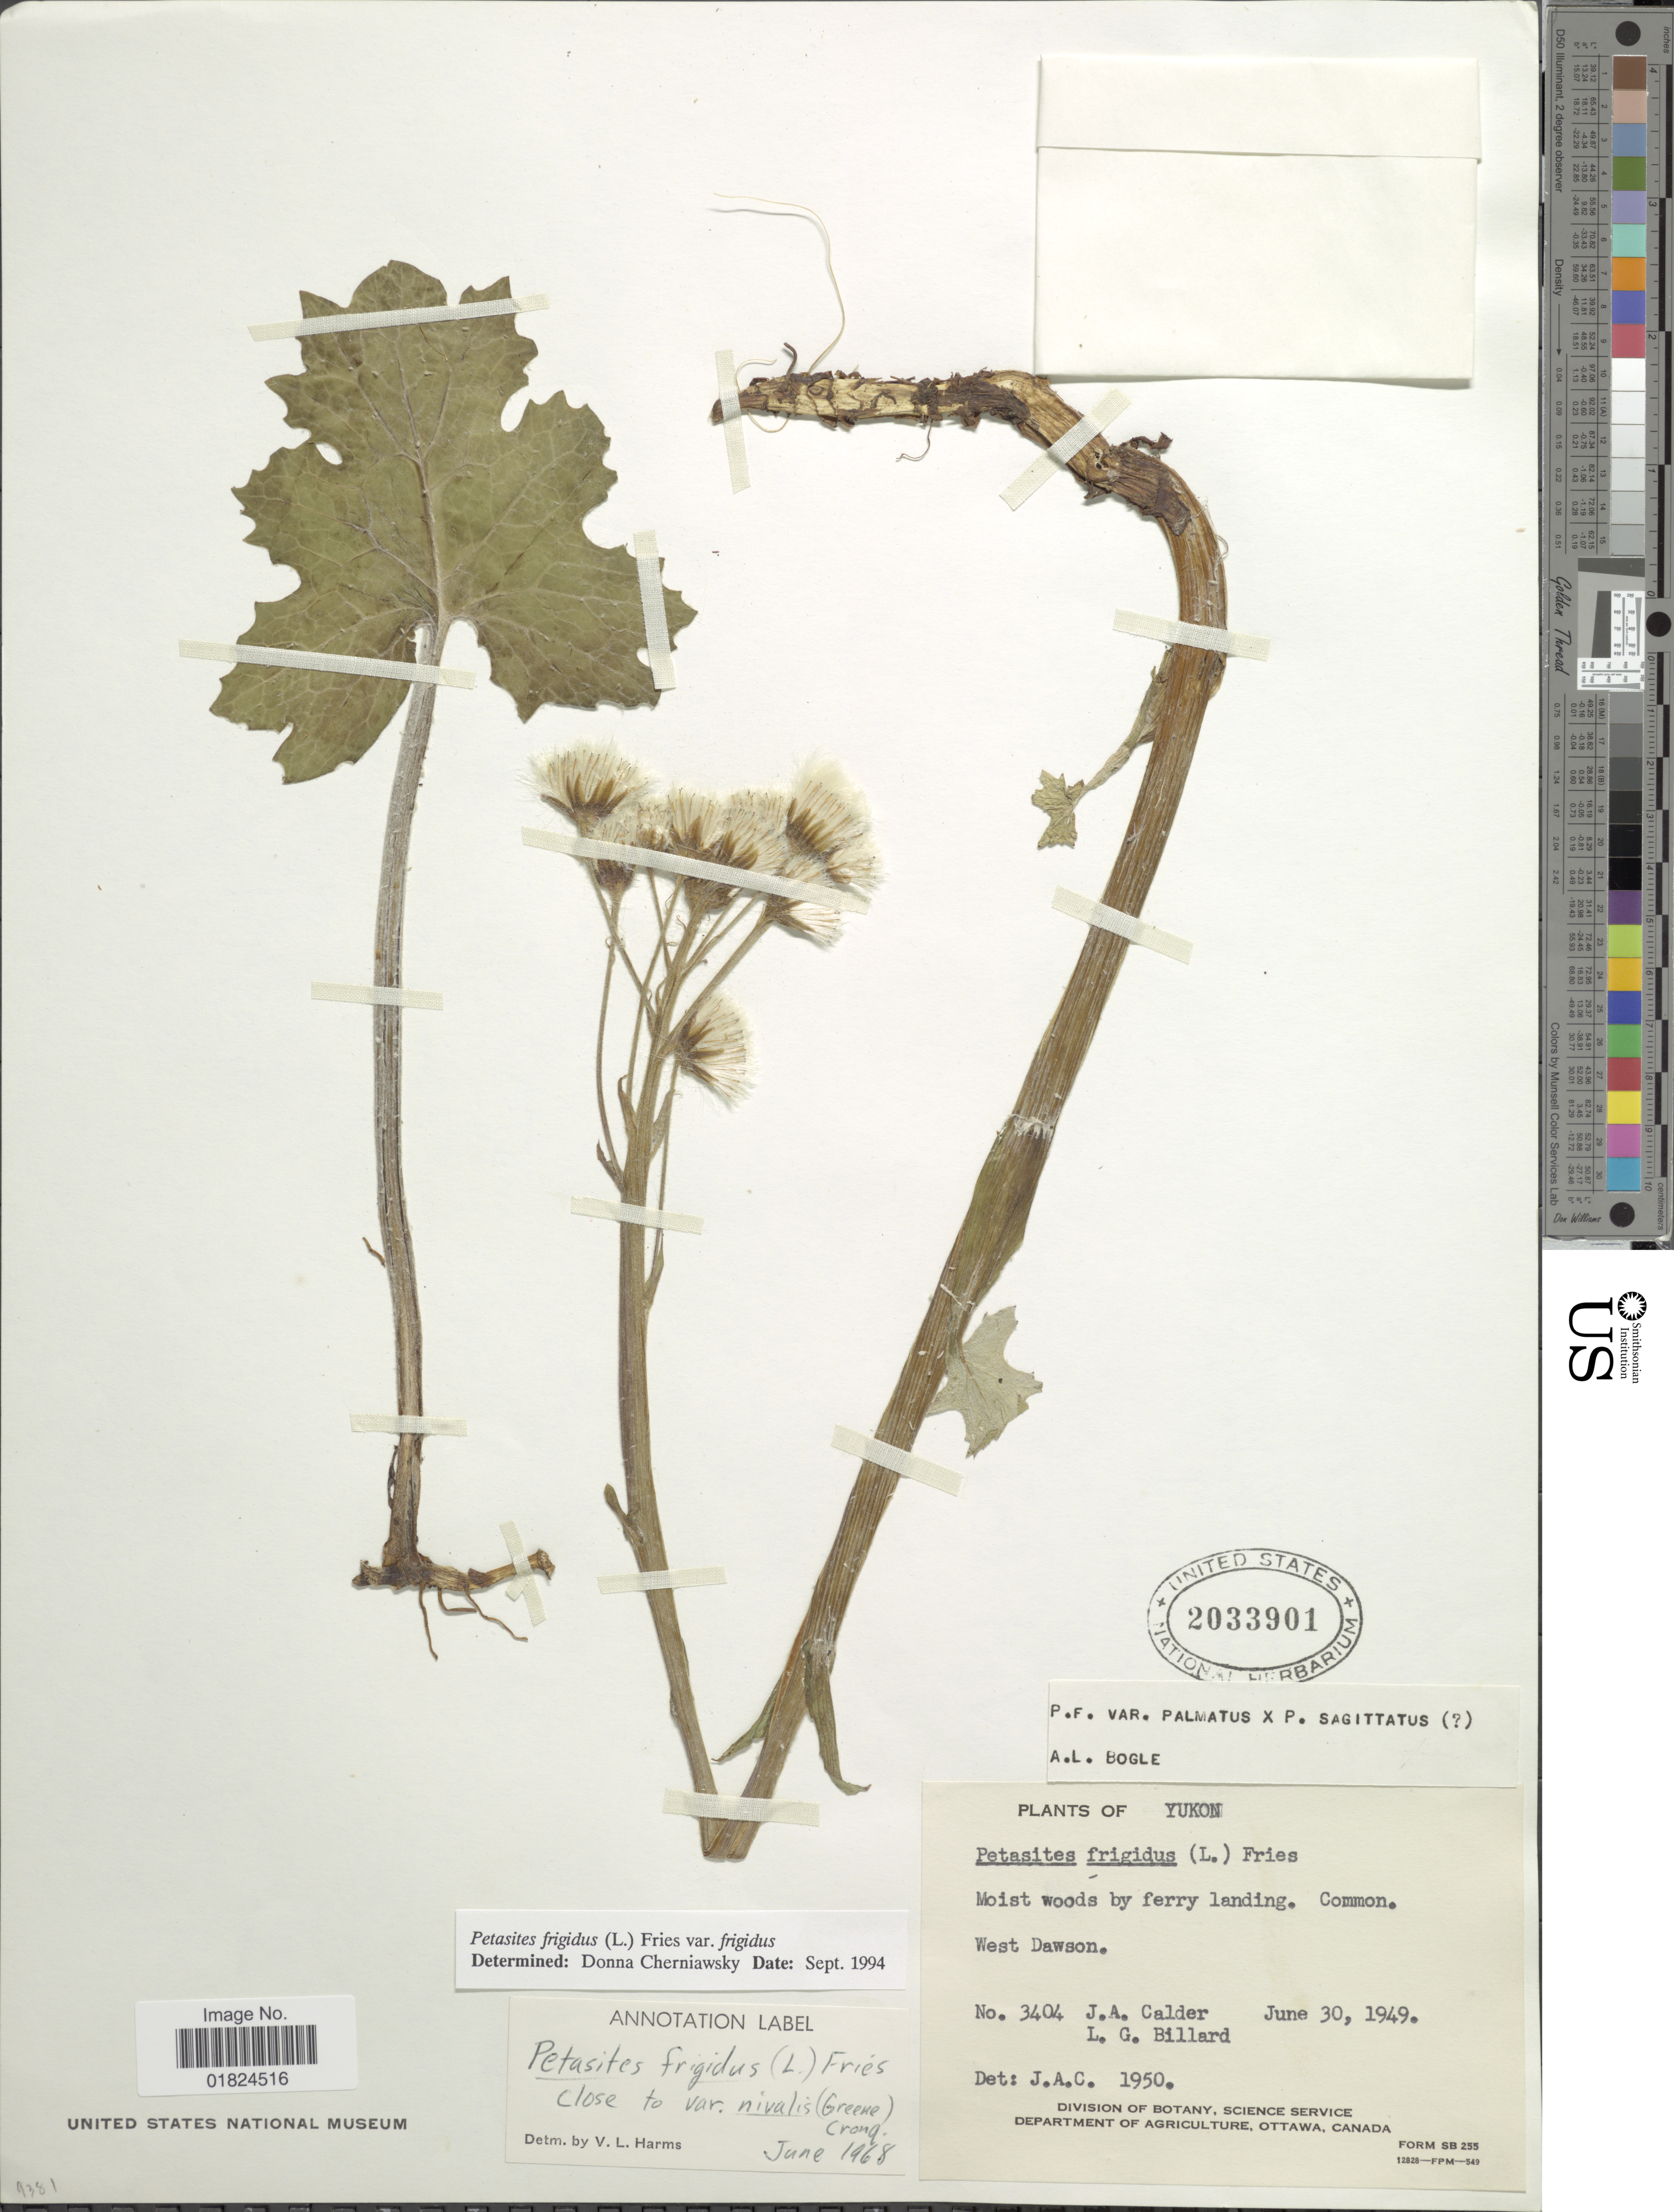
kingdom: Plantae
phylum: Tracheophyta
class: Magnoliopsida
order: Asterales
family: Asteraceae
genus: Petasites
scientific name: Petasites frigidus var. frigidus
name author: (L.) Fr.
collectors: J. A. Calder & L. Billard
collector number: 3404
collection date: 1949-06-30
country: Canada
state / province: Yukon Territory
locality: Yukon, West Dawson, moist woods by ferry landing.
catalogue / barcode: US 2033901